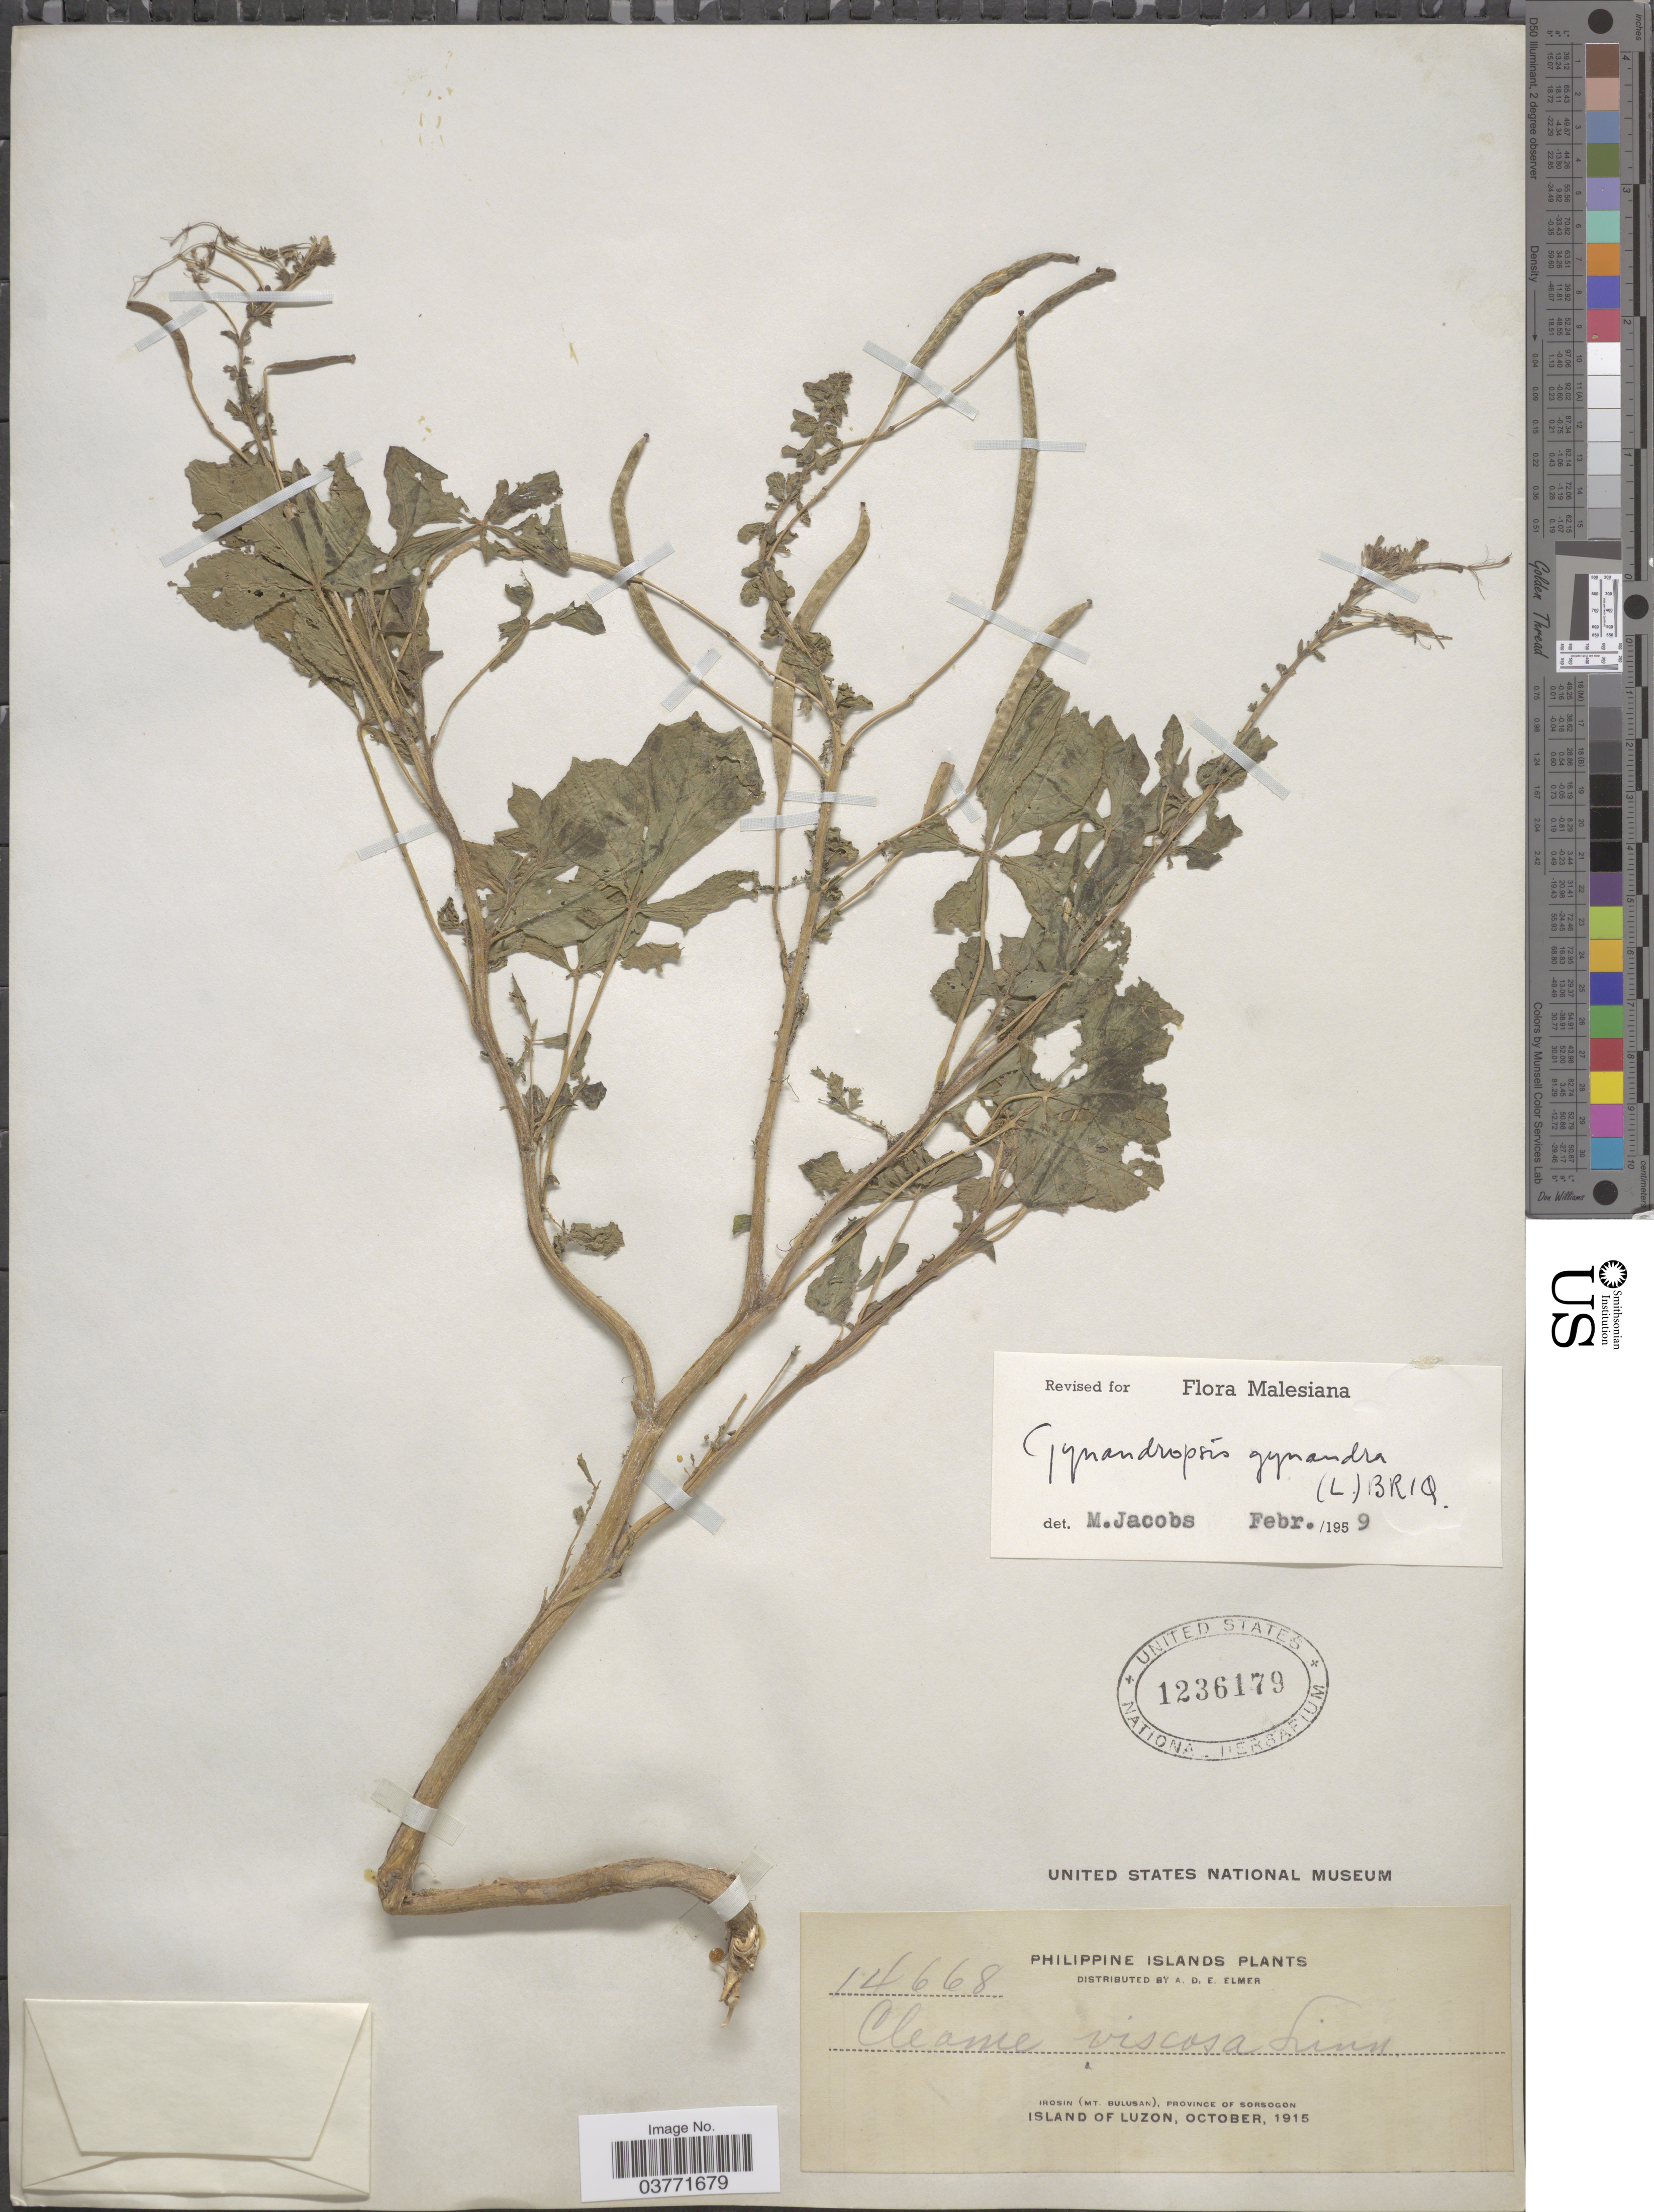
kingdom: Plantae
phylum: Tracheophyta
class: Magnoliopsida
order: Brassicales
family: Cleomaceae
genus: Gynandropsis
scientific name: Gynandropsis gynandra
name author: (L.) Briq.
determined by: Jacobs, M.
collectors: A. D. E. Elmer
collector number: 14668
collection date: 1915-10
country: Philippines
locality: Philippine Islands. Irosin (Mt. Bulusan), Province of Sorsogon. Island of Luzon.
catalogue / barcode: US 1236179